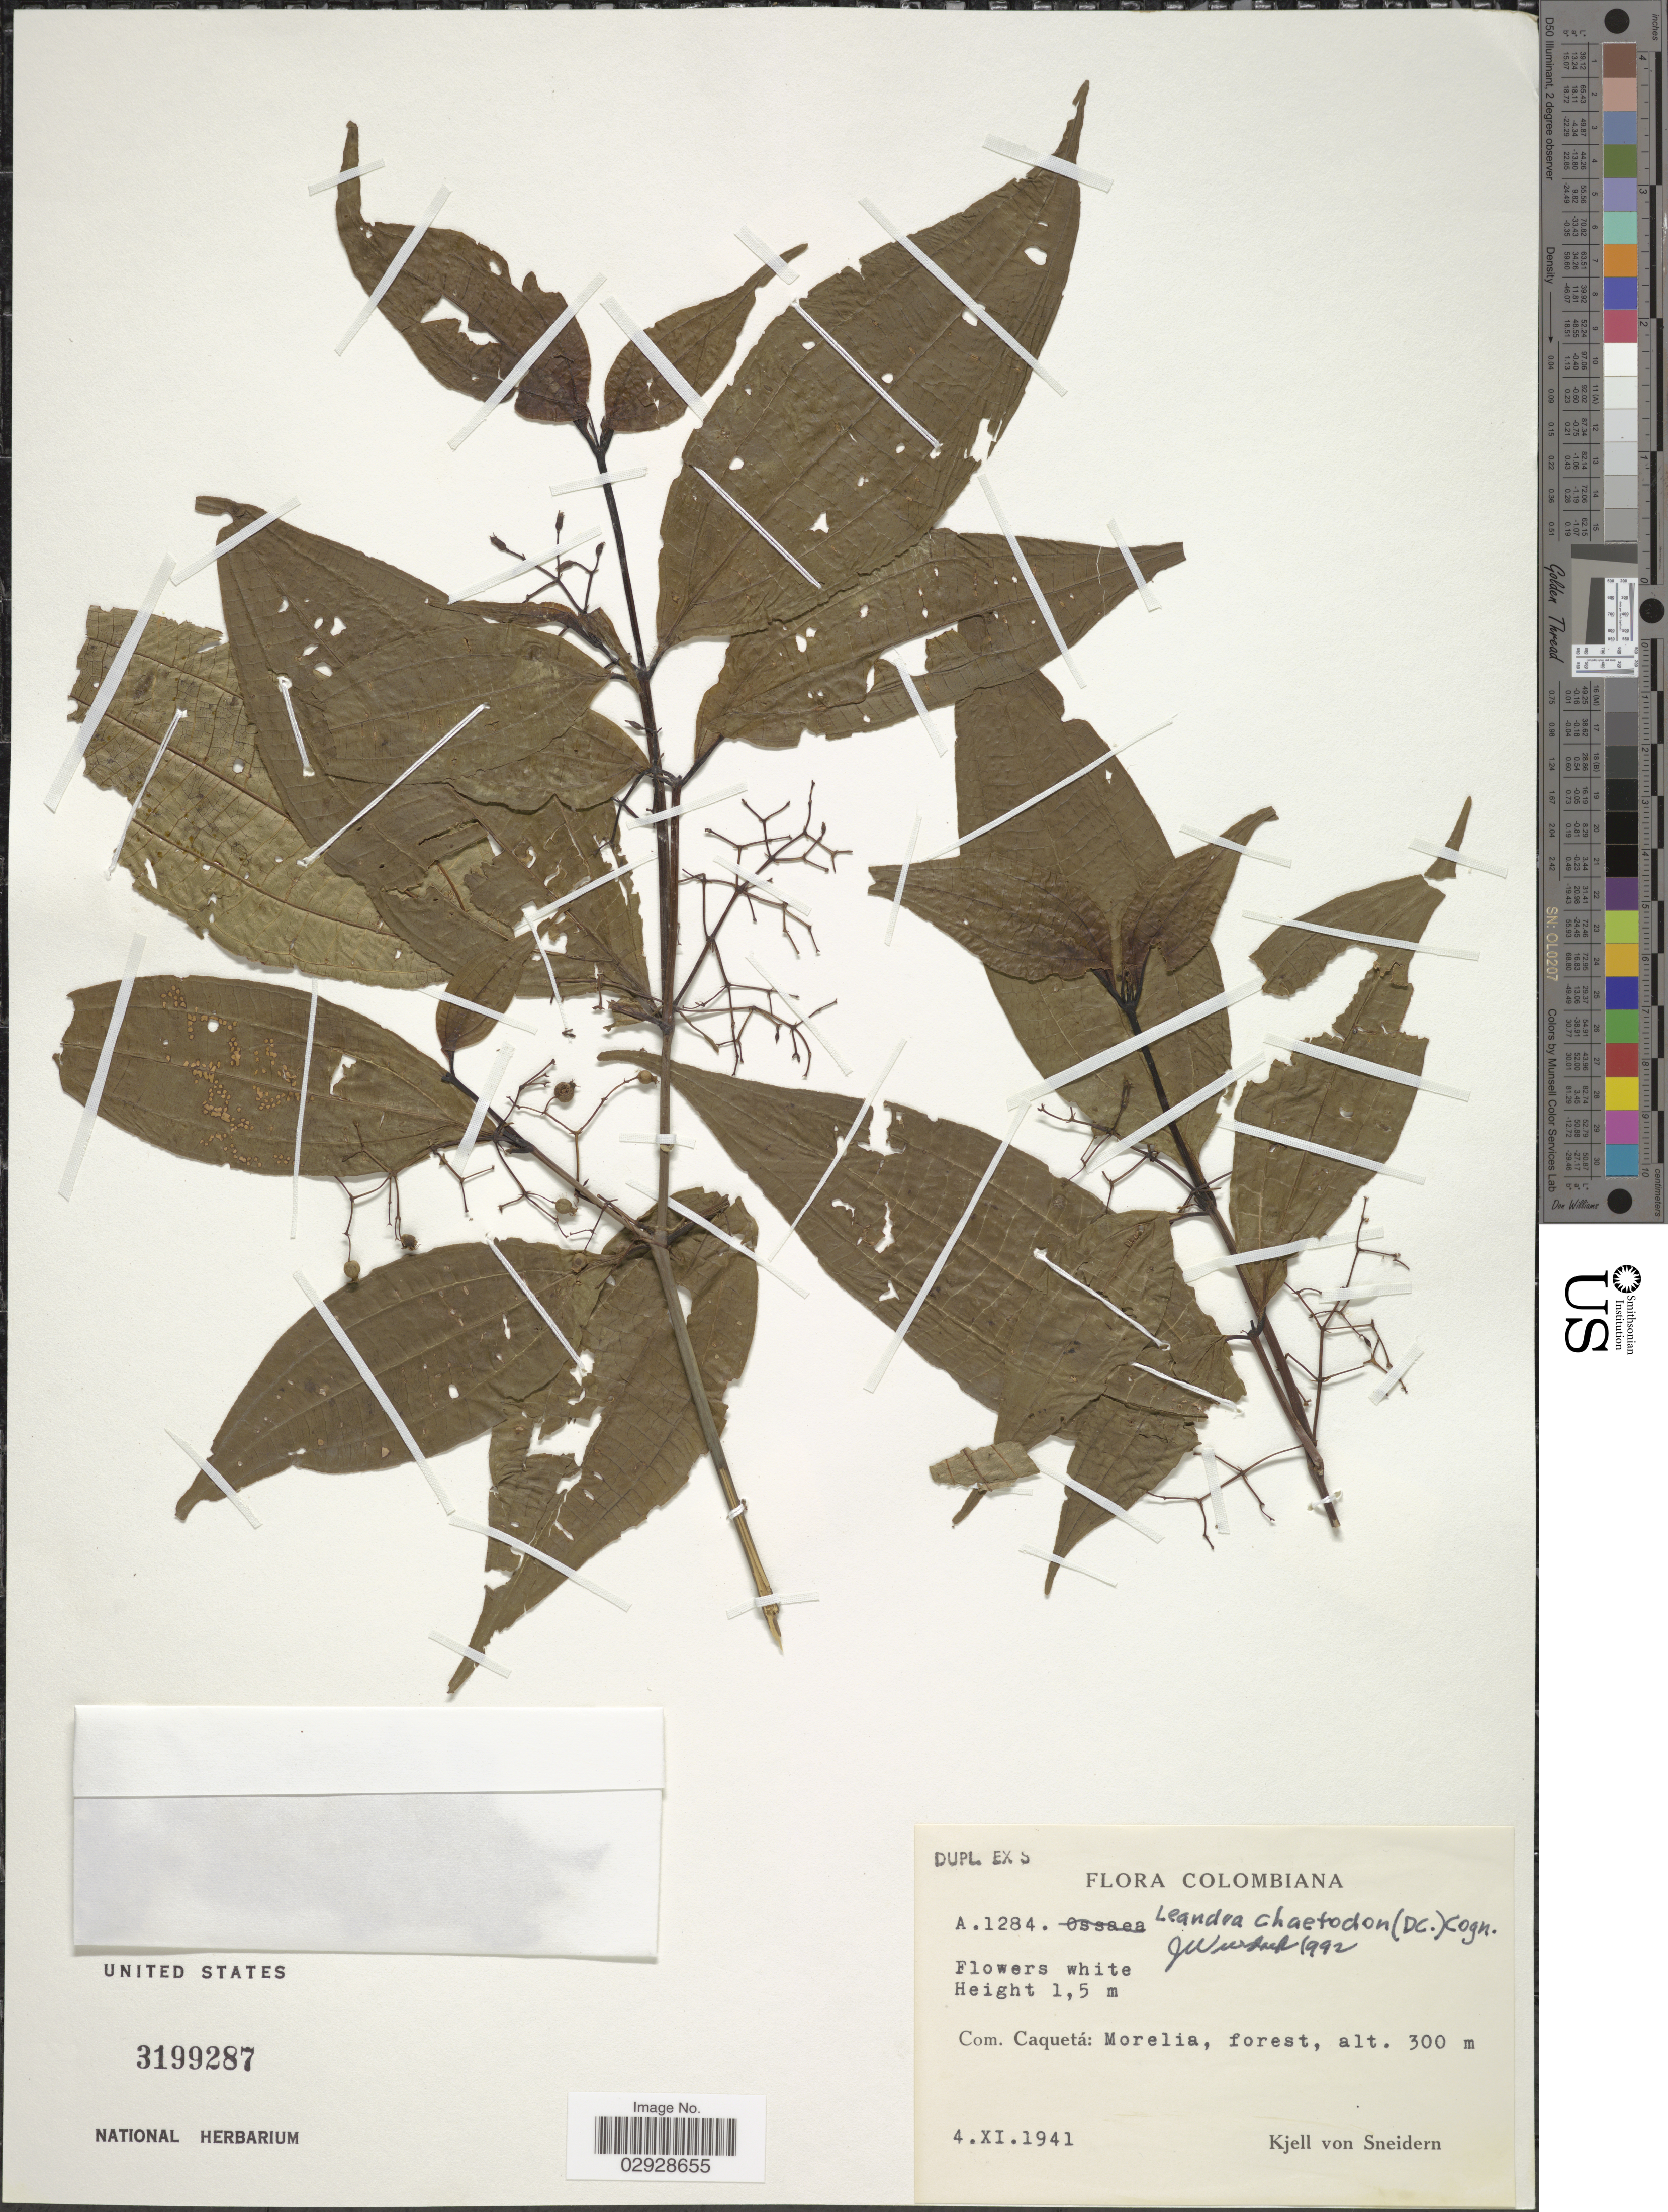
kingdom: Plantae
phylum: Tracheophyta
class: Magnoliopsida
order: Myrtales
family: Melastomataceae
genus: Leandra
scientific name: Leandra chaetodon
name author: (DC.) Cogn.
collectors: K. von Sneidern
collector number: A 1284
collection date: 1941-11-04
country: Colombia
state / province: Caquetá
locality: Com. Caquetá: Morelia, forest.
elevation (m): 300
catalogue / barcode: US 3199287